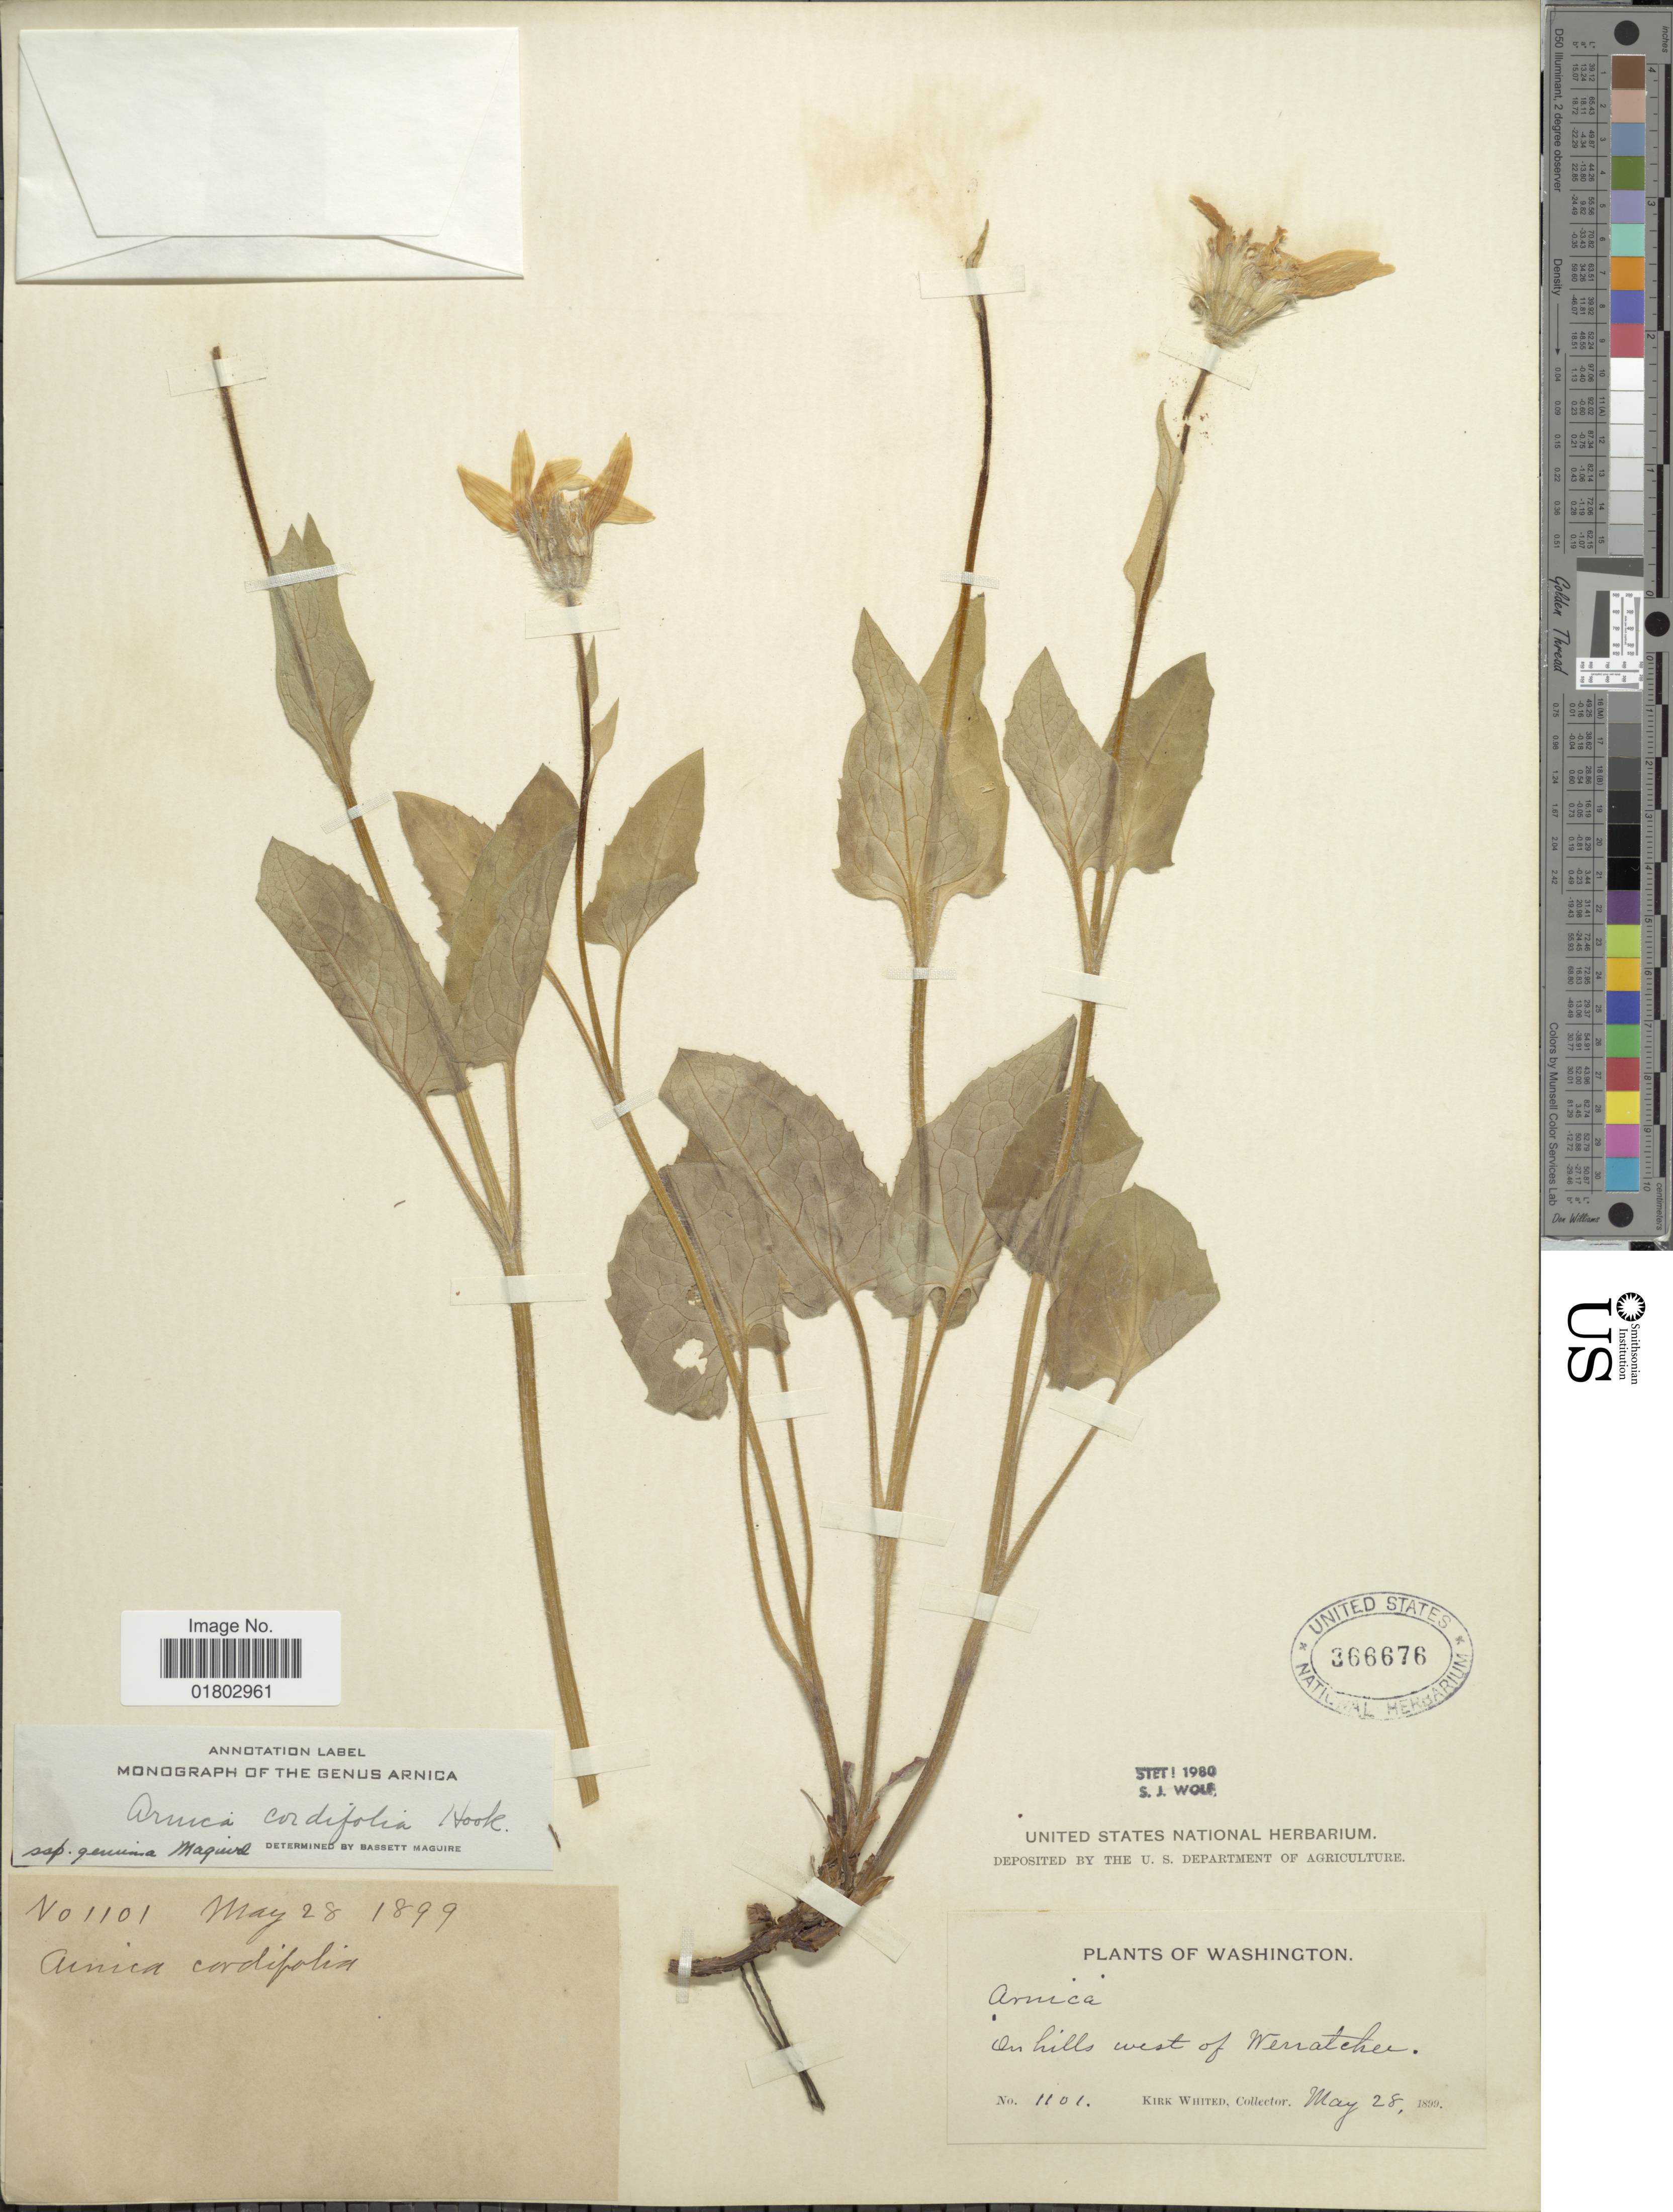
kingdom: Plantae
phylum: Tracheophyta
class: Magnoliopsida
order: Asterales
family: Asteraceae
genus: Arnica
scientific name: Arnica cordifolia subsp. genuina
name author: Maguire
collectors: K. Whited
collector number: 1101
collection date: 1899-05-28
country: United States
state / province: Washington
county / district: Chelan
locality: On hills west of Wenatchee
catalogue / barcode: US 366676